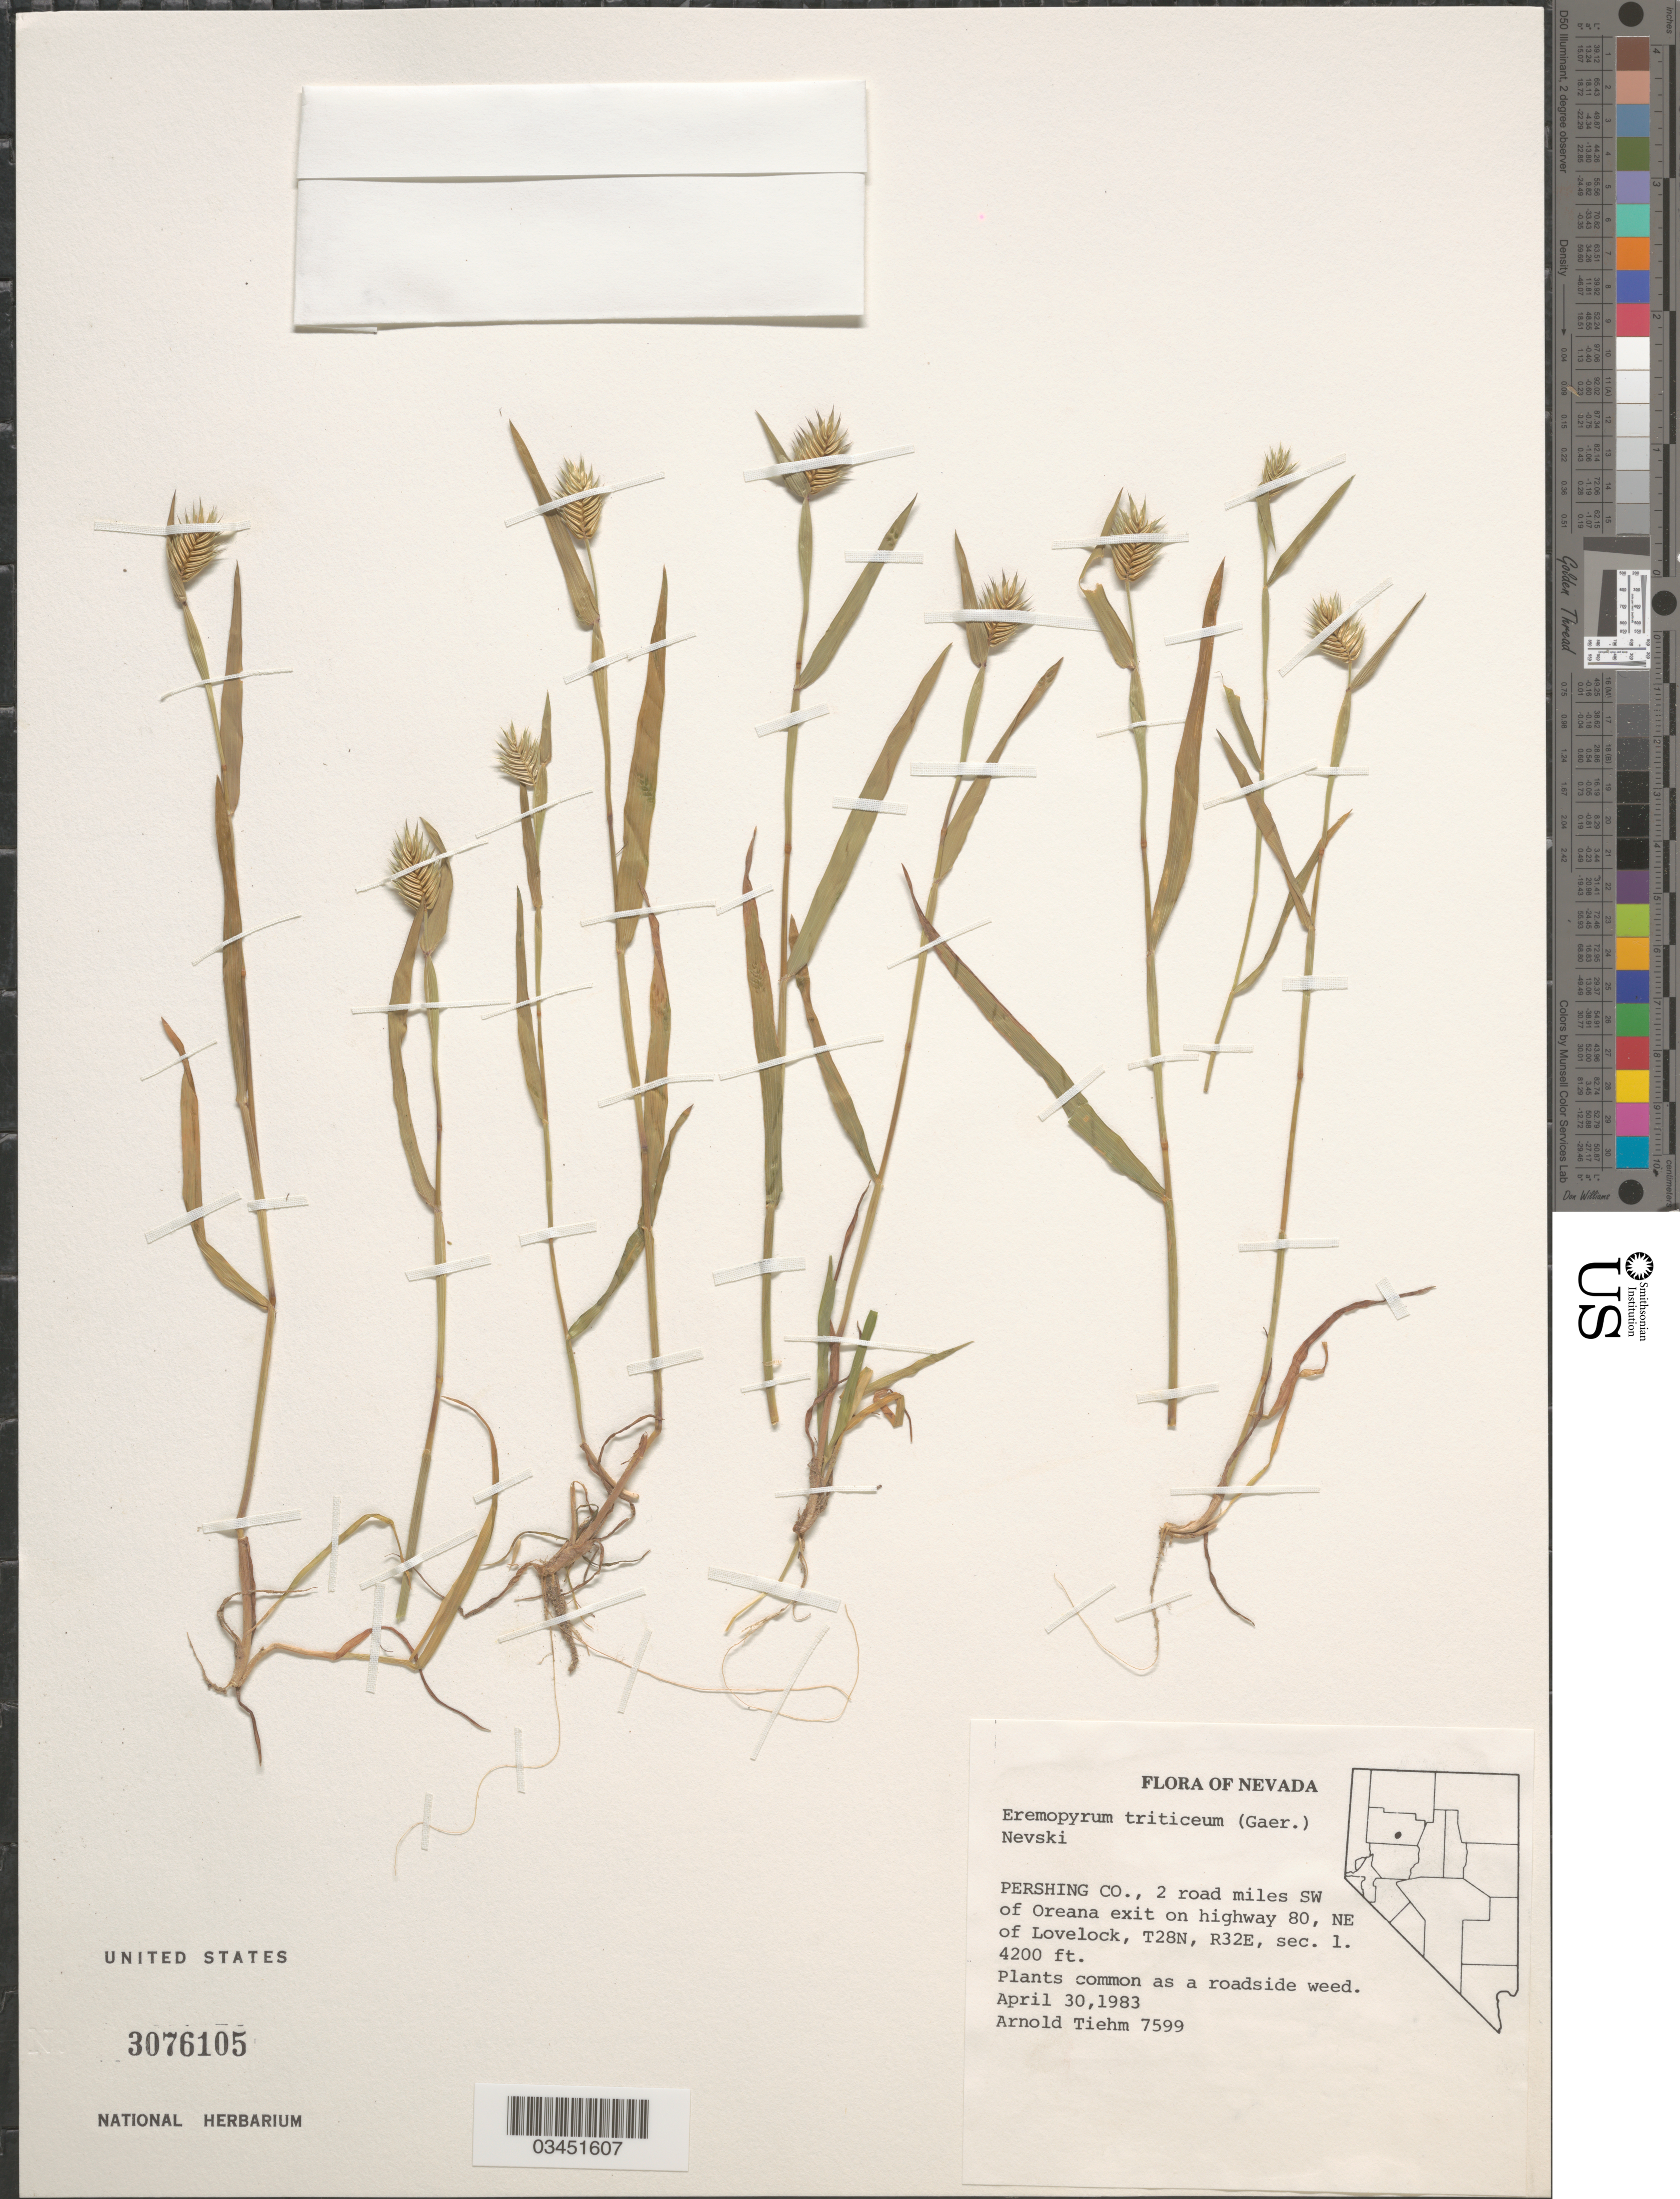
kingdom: Plantae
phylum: Tracheophyta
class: Liliopsida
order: Poales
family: Poaceae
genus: Eremopyrum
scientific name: Eremopyrum triticeum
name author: (Gaertn.) Nevski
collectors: A. Tiehm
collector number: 7599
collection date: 1983-04-30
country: United States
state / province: Nevada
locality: Pershing Co., 2 road miles SW of Oreana exit on highway 80, NE of Lovelock, T28N, R32E, sec. 1.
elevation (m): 1280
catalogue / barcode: US 3076105